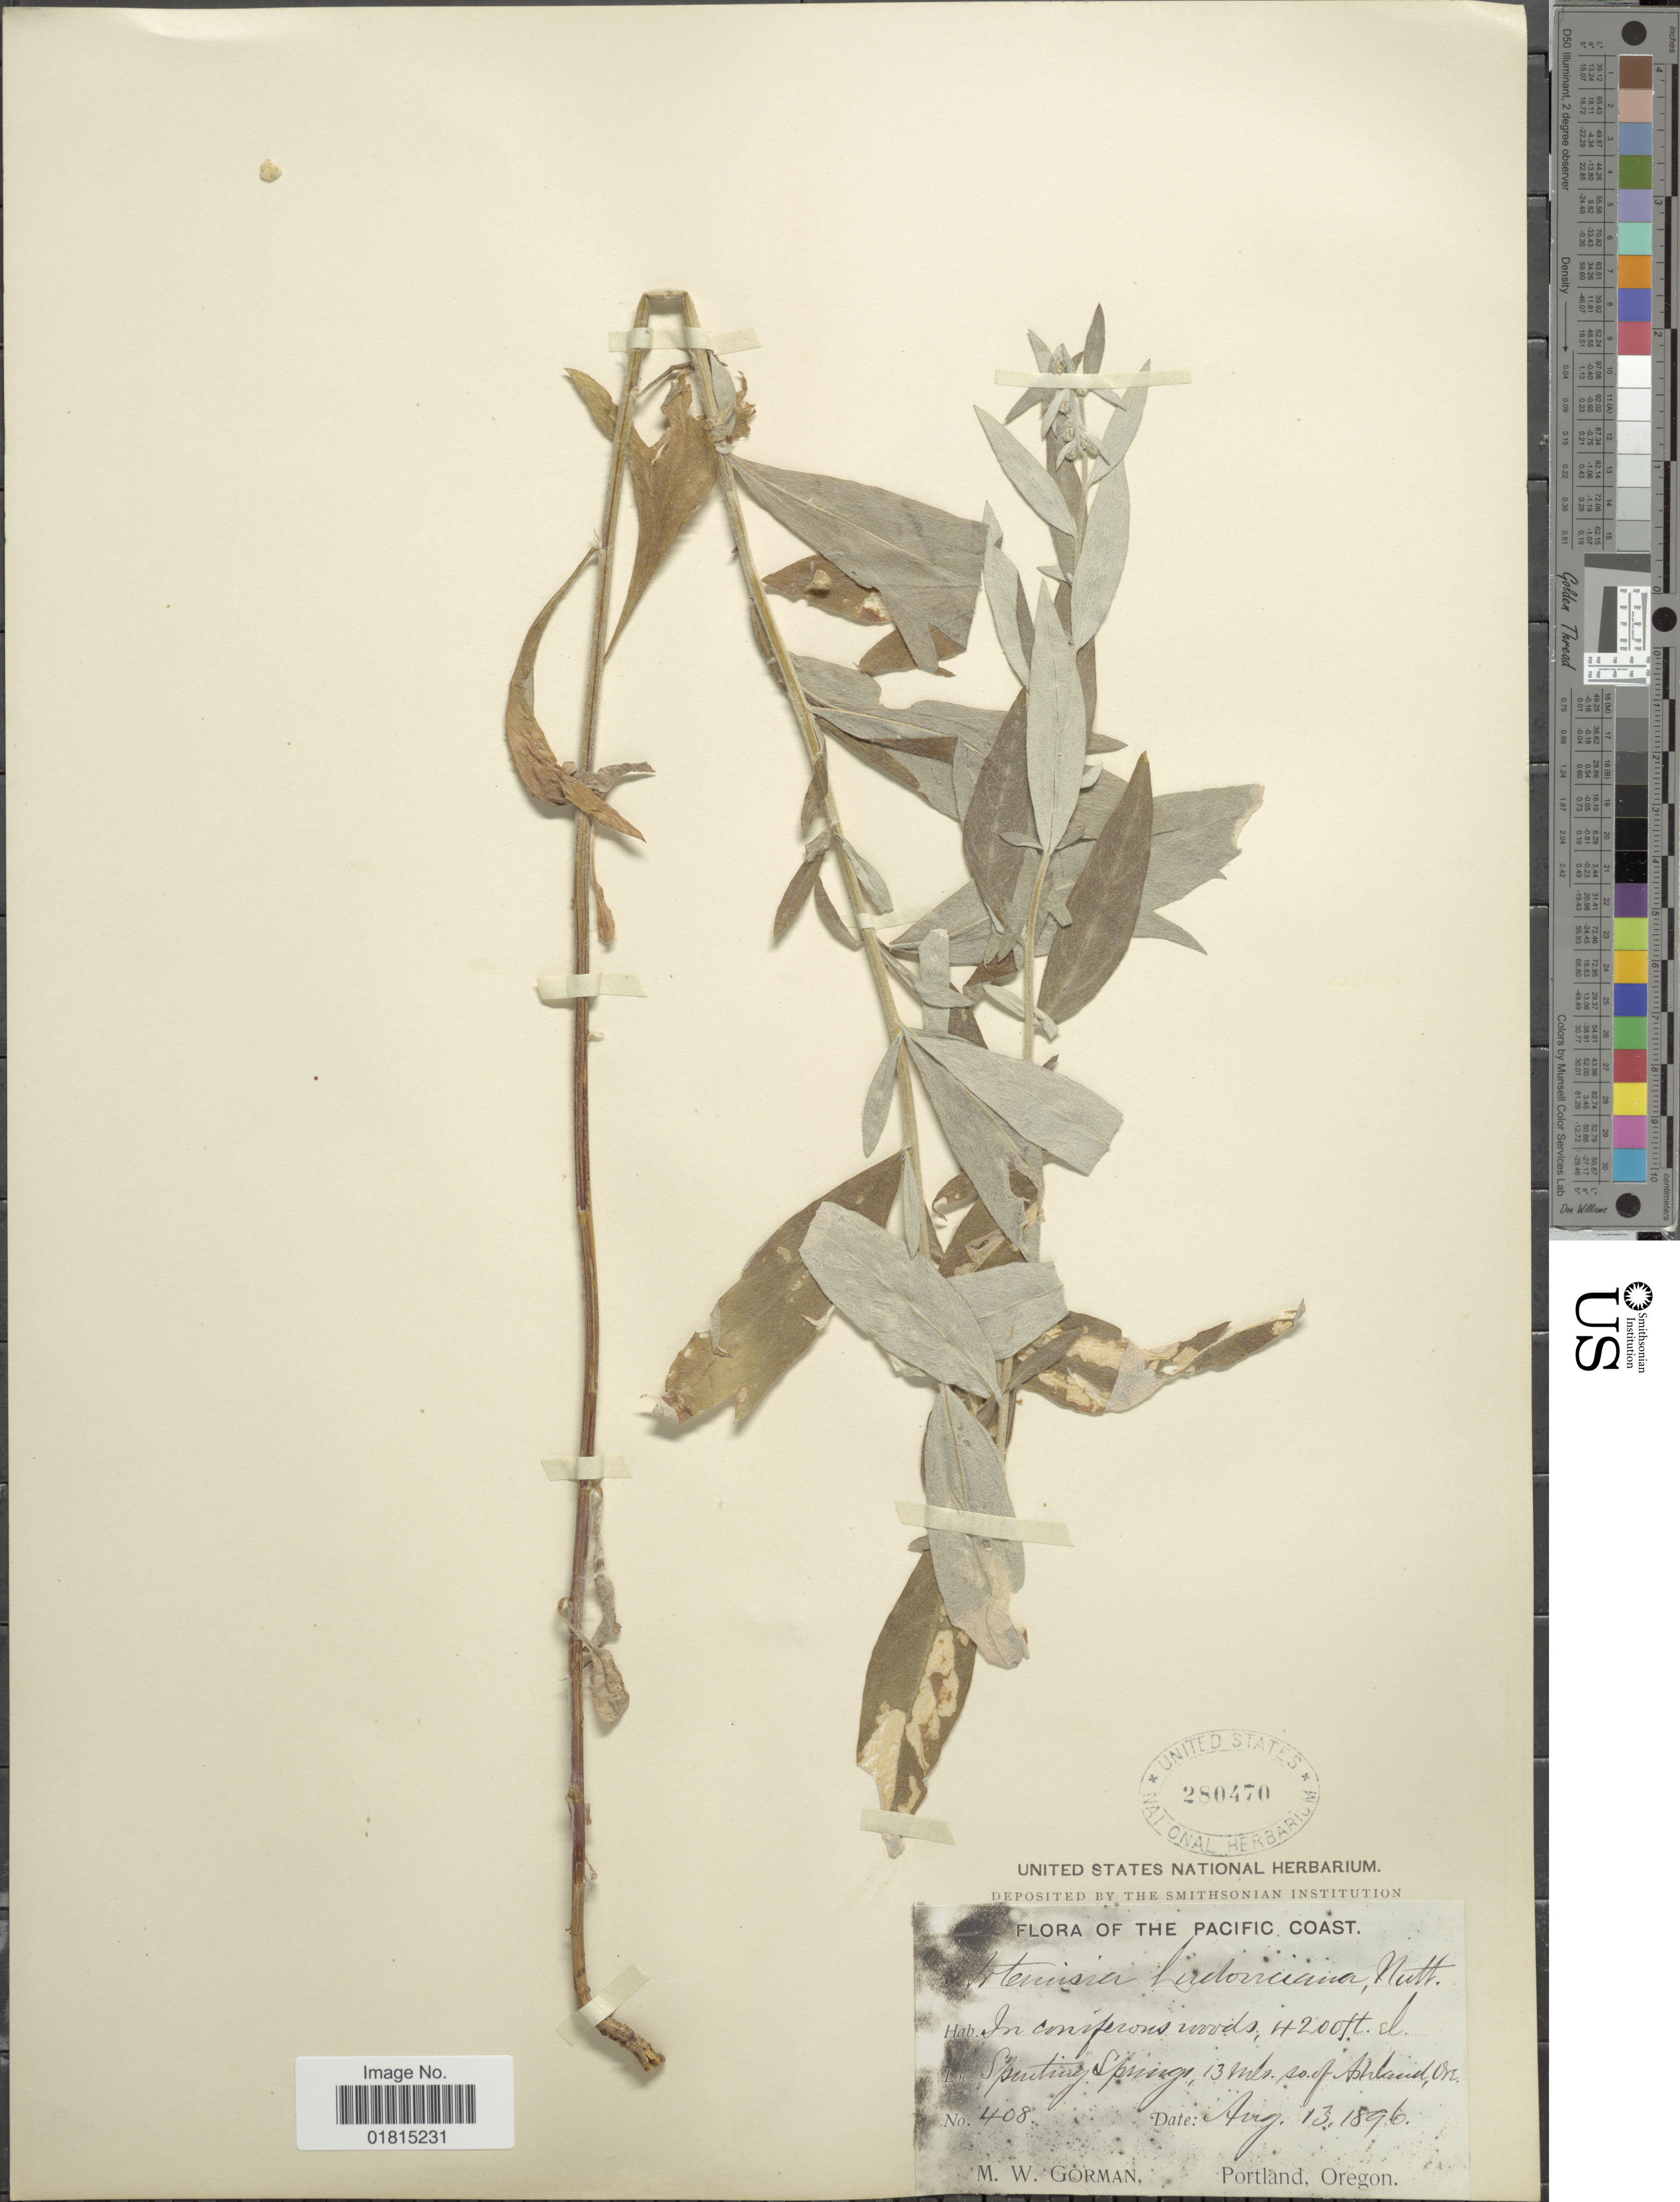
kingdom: Plantae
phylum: Tracheophyta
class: Magnoliopsida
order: Asterales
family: Asteraceae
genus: Artemisia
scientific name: Artemisia douglasiana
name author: Besser ex Hook.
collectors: M. W. Gorman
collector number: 408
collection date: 1896-08-13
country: United States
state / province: Oregon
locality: Pacific Coast. Spouting Springs, 13 mts. so. of Ashland, Ore.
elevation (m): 1280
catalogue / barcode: US 280470